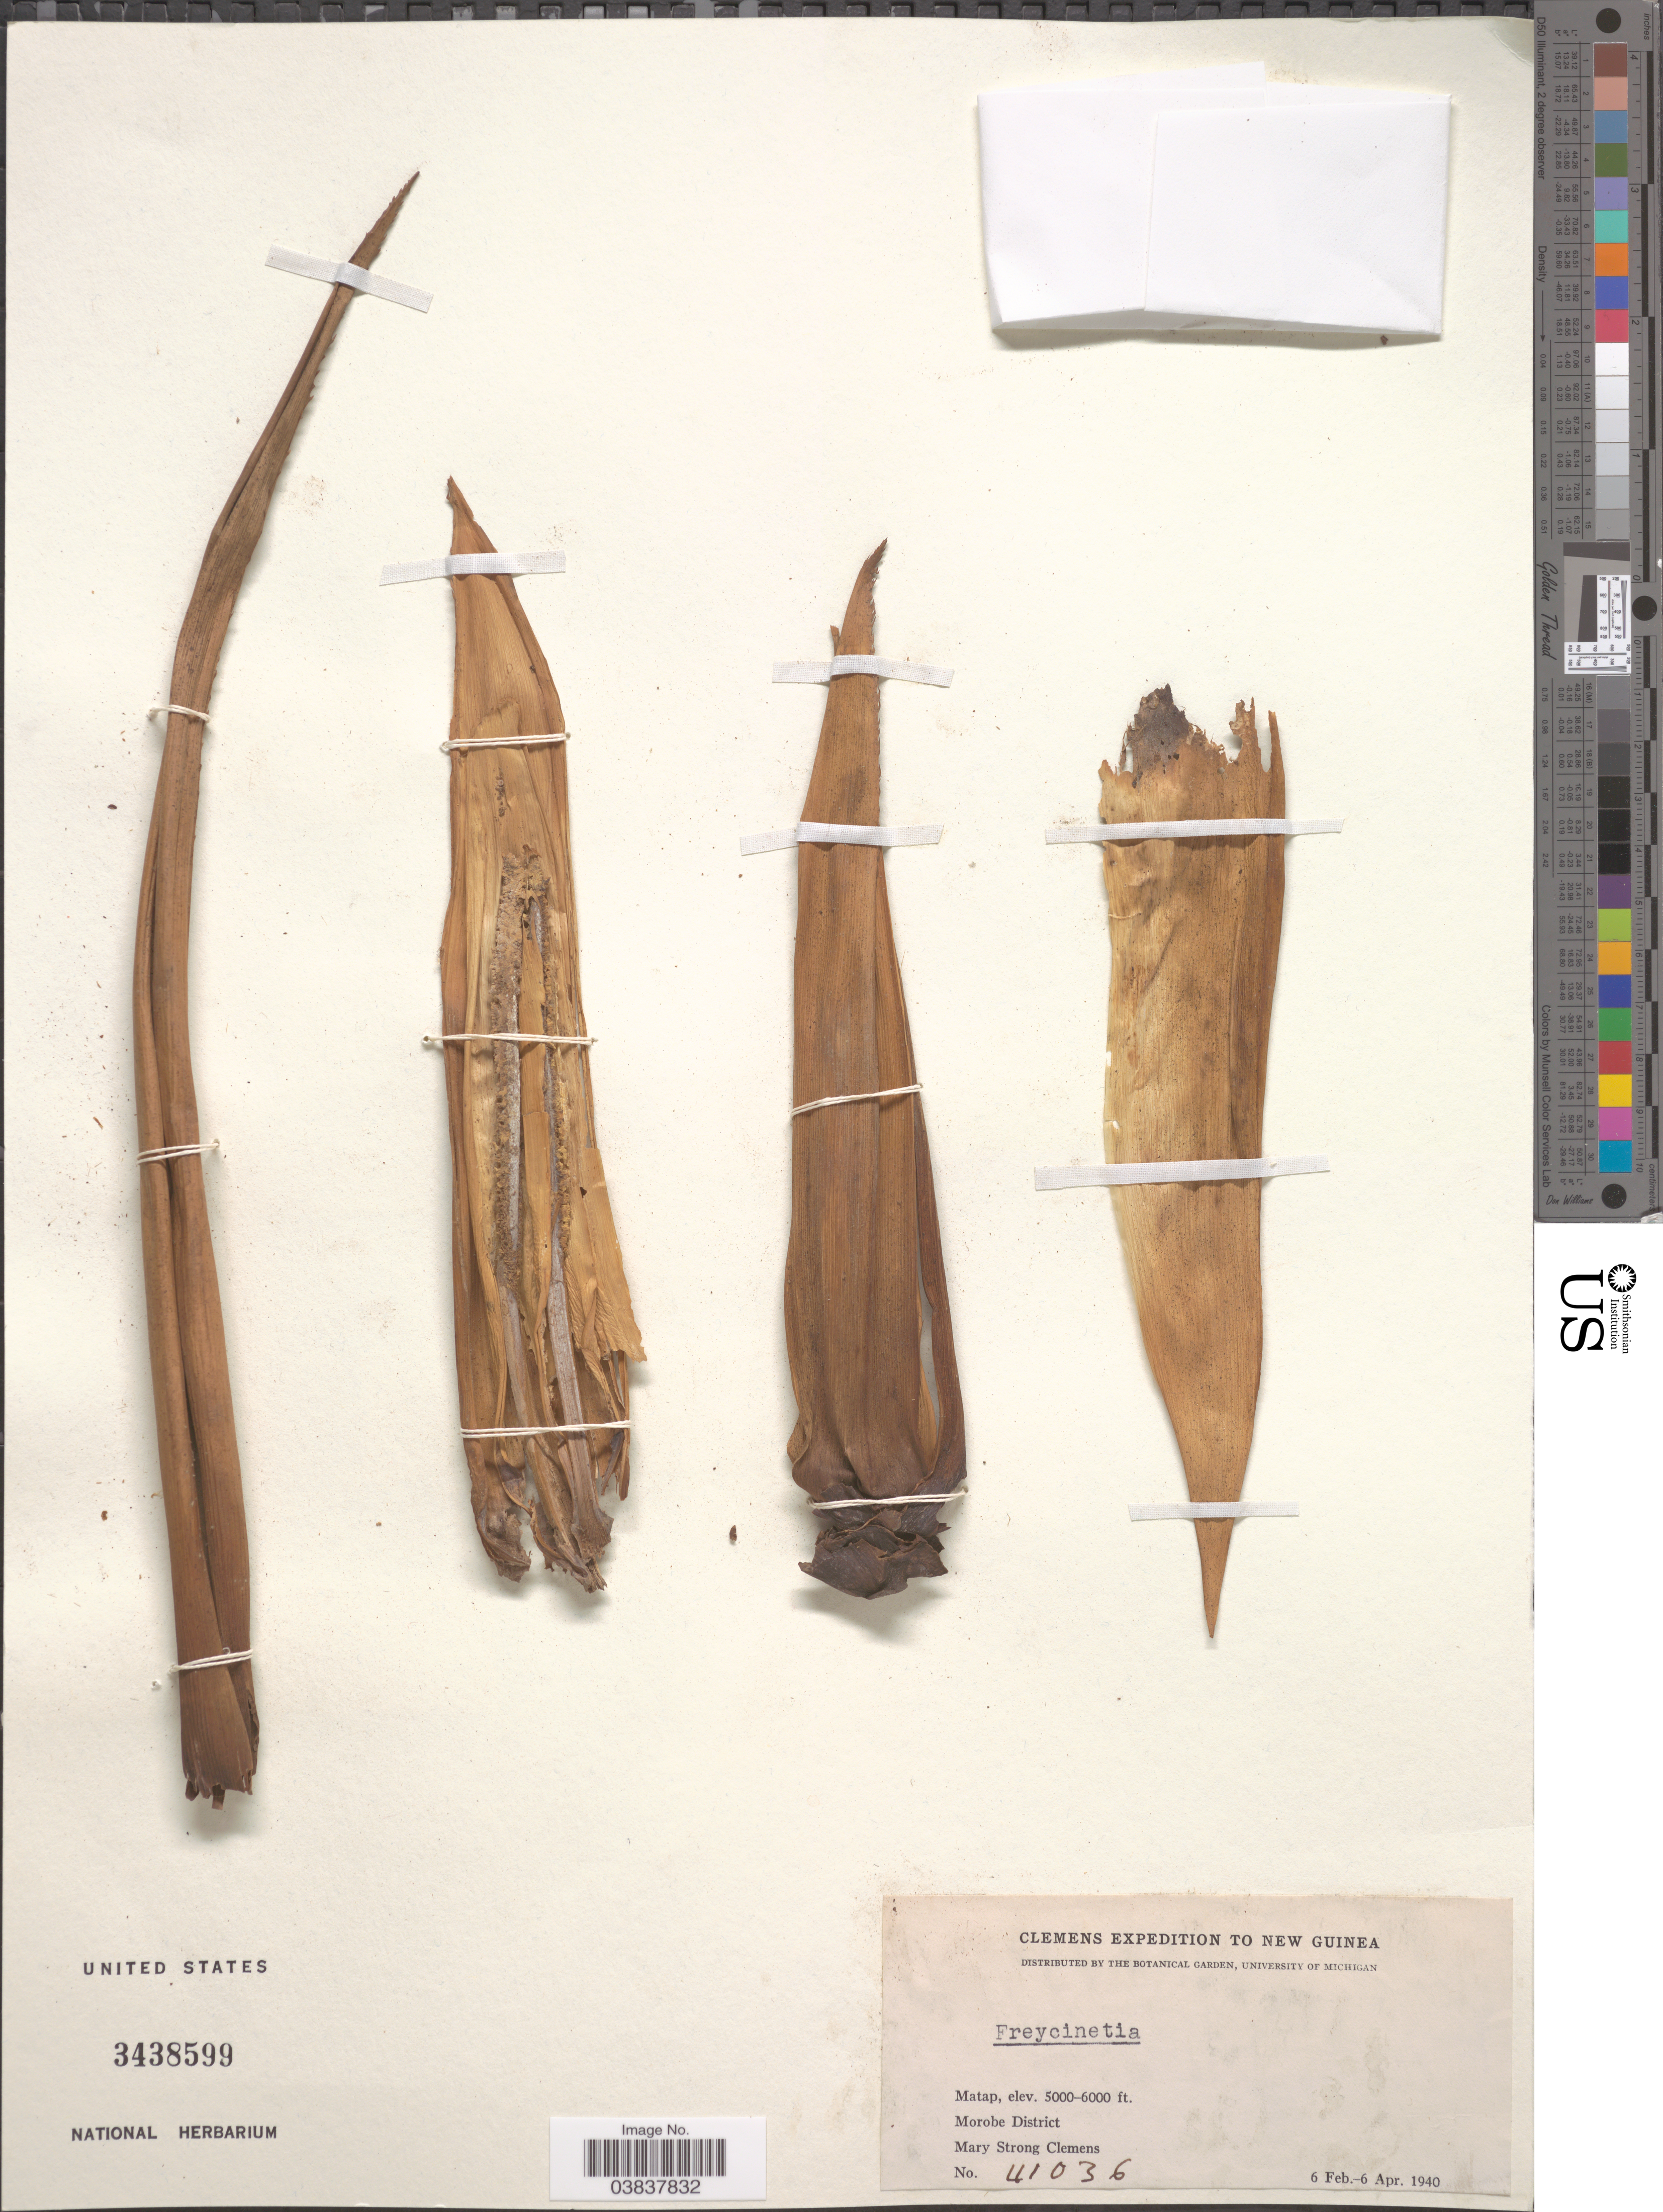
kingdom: Plantae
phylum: Tracheophyta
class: Liliopsida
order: Pandanales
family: Pandanaceae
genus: Freycinetia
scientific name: Freycinetia sp.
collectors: M. S. Clemens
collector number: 41036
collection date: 1940-02-06/1940-04-06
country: Papua New Guinea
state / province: Morobe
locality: New Guinea. Matap, Morobe District.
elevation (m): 1524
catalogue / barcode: US 3438599